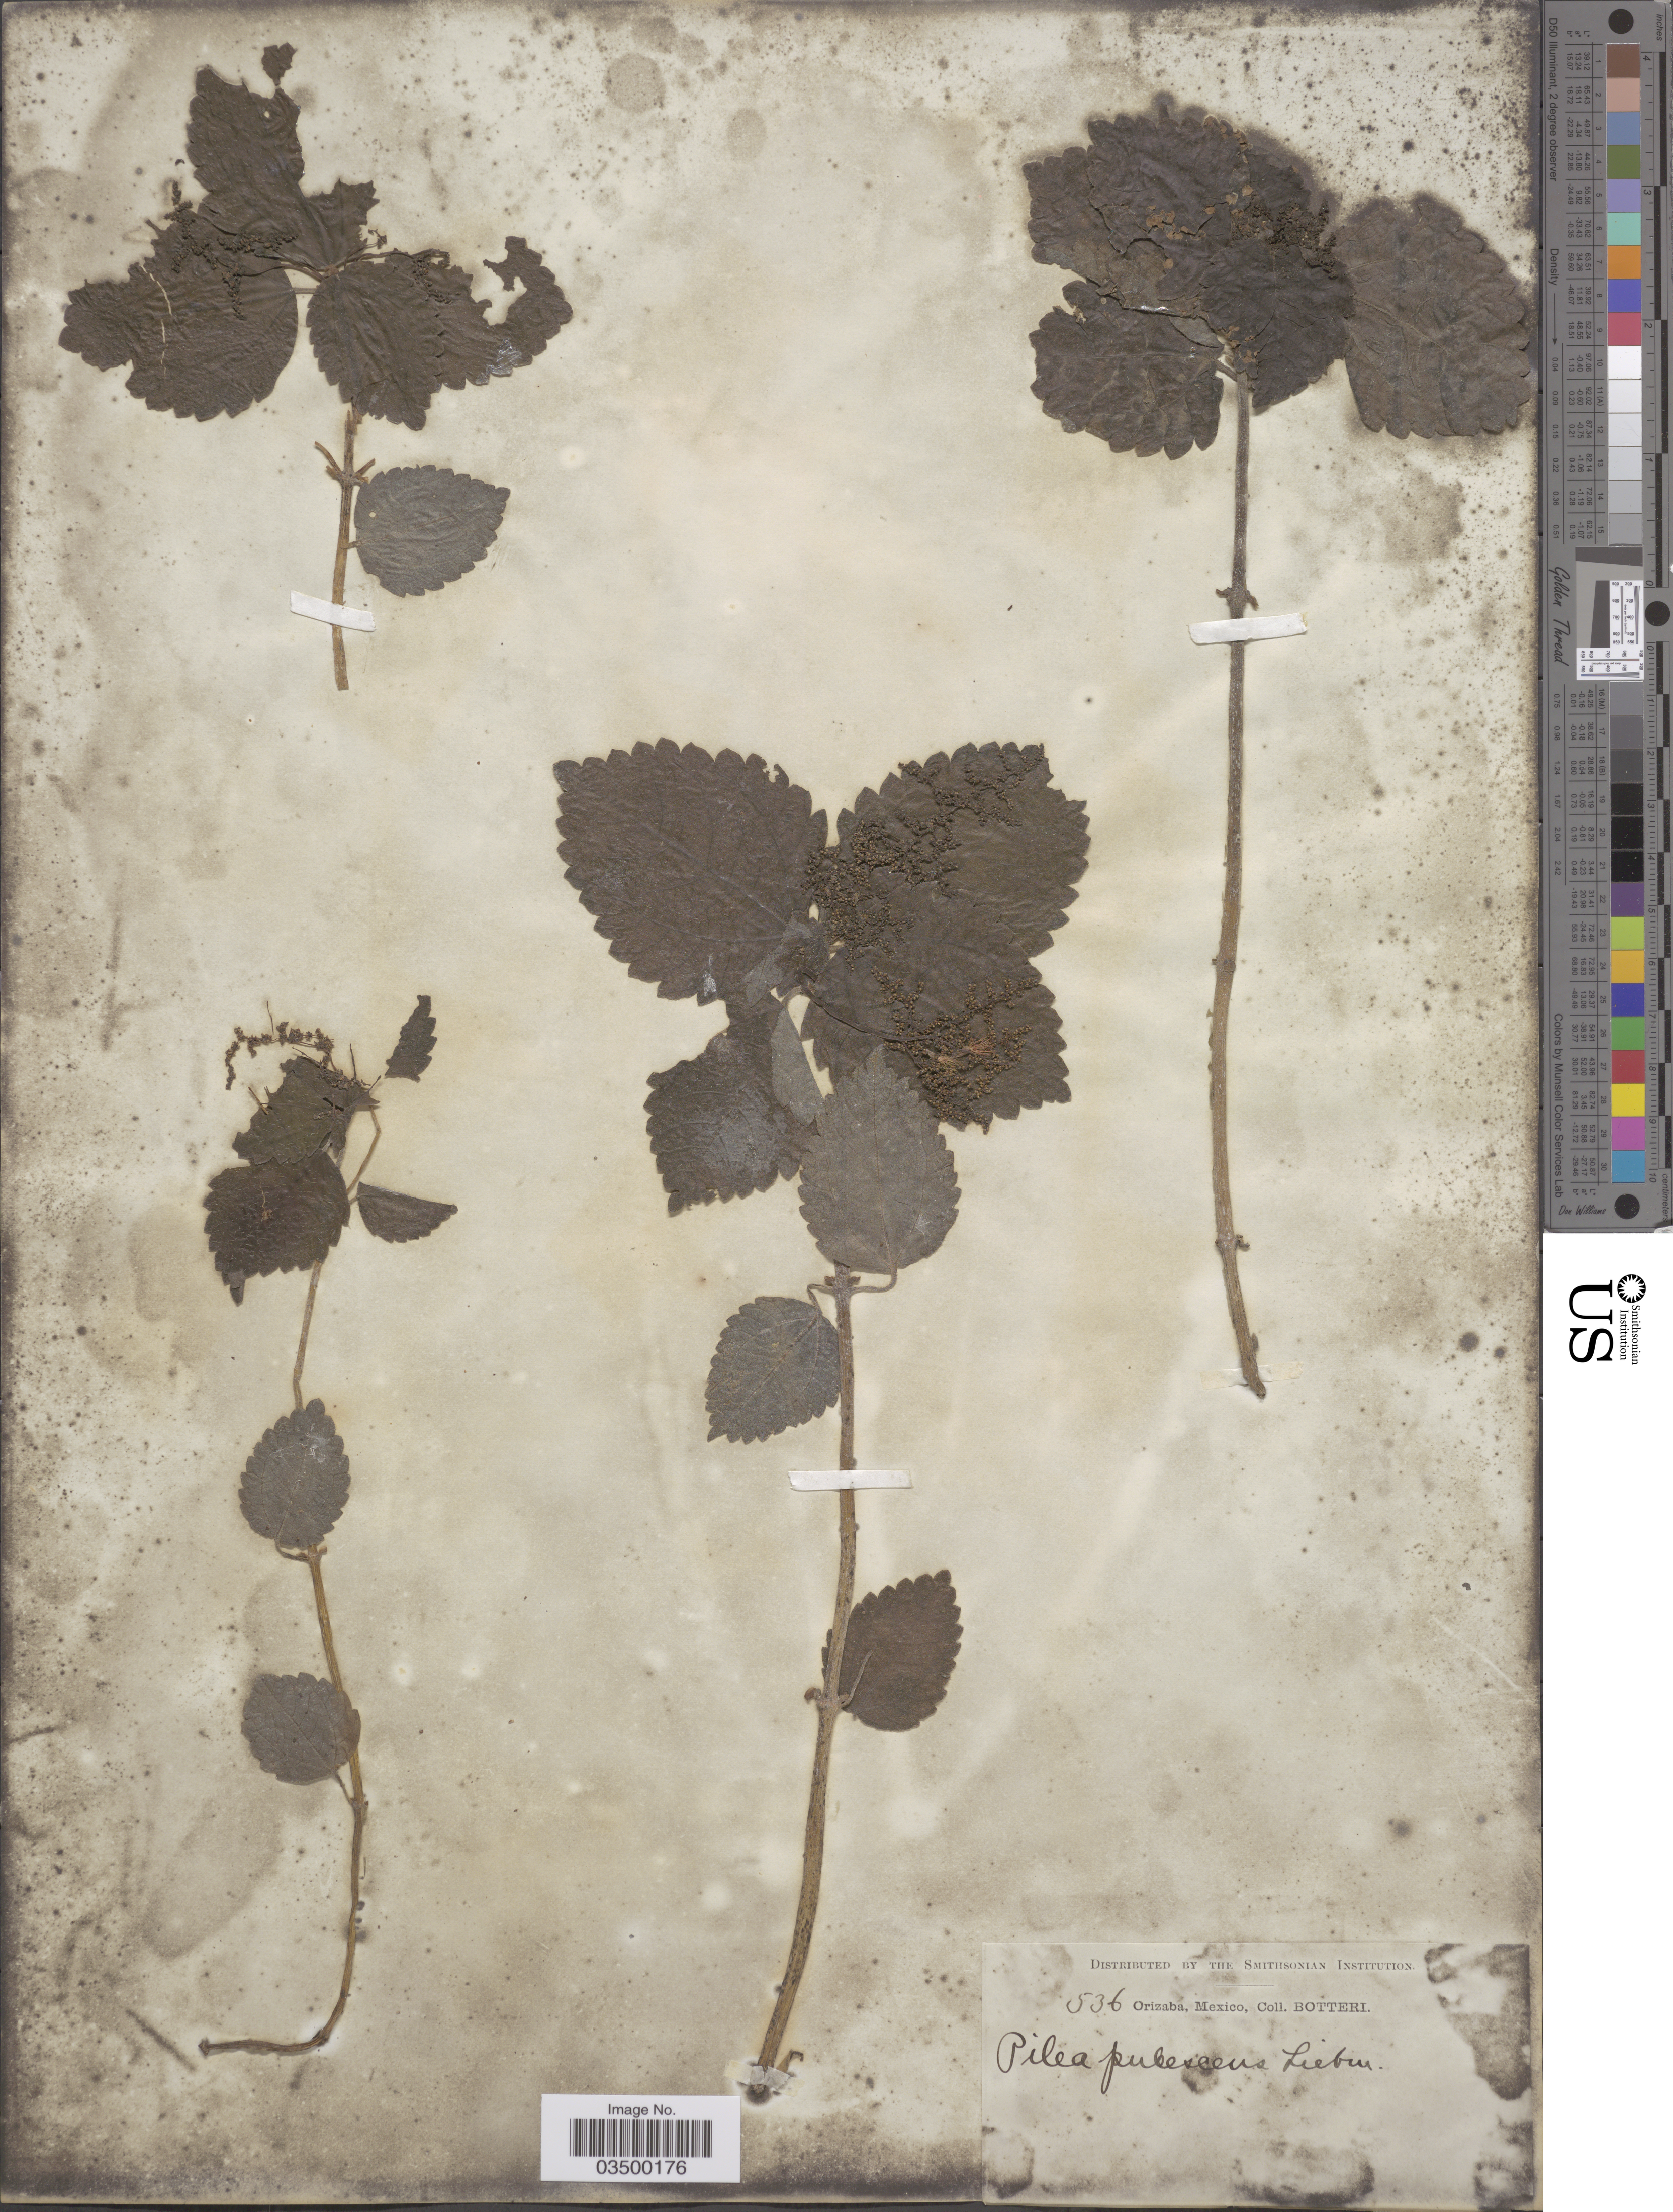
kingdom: Plantae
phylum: Tracheophyta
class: Magnoliopsida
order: Rosales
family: Urticaceae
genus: Pilea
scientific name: Pilea pubescens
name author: Liebm.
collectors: -. Botteri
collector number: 536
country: Mexico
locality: Orizaba.